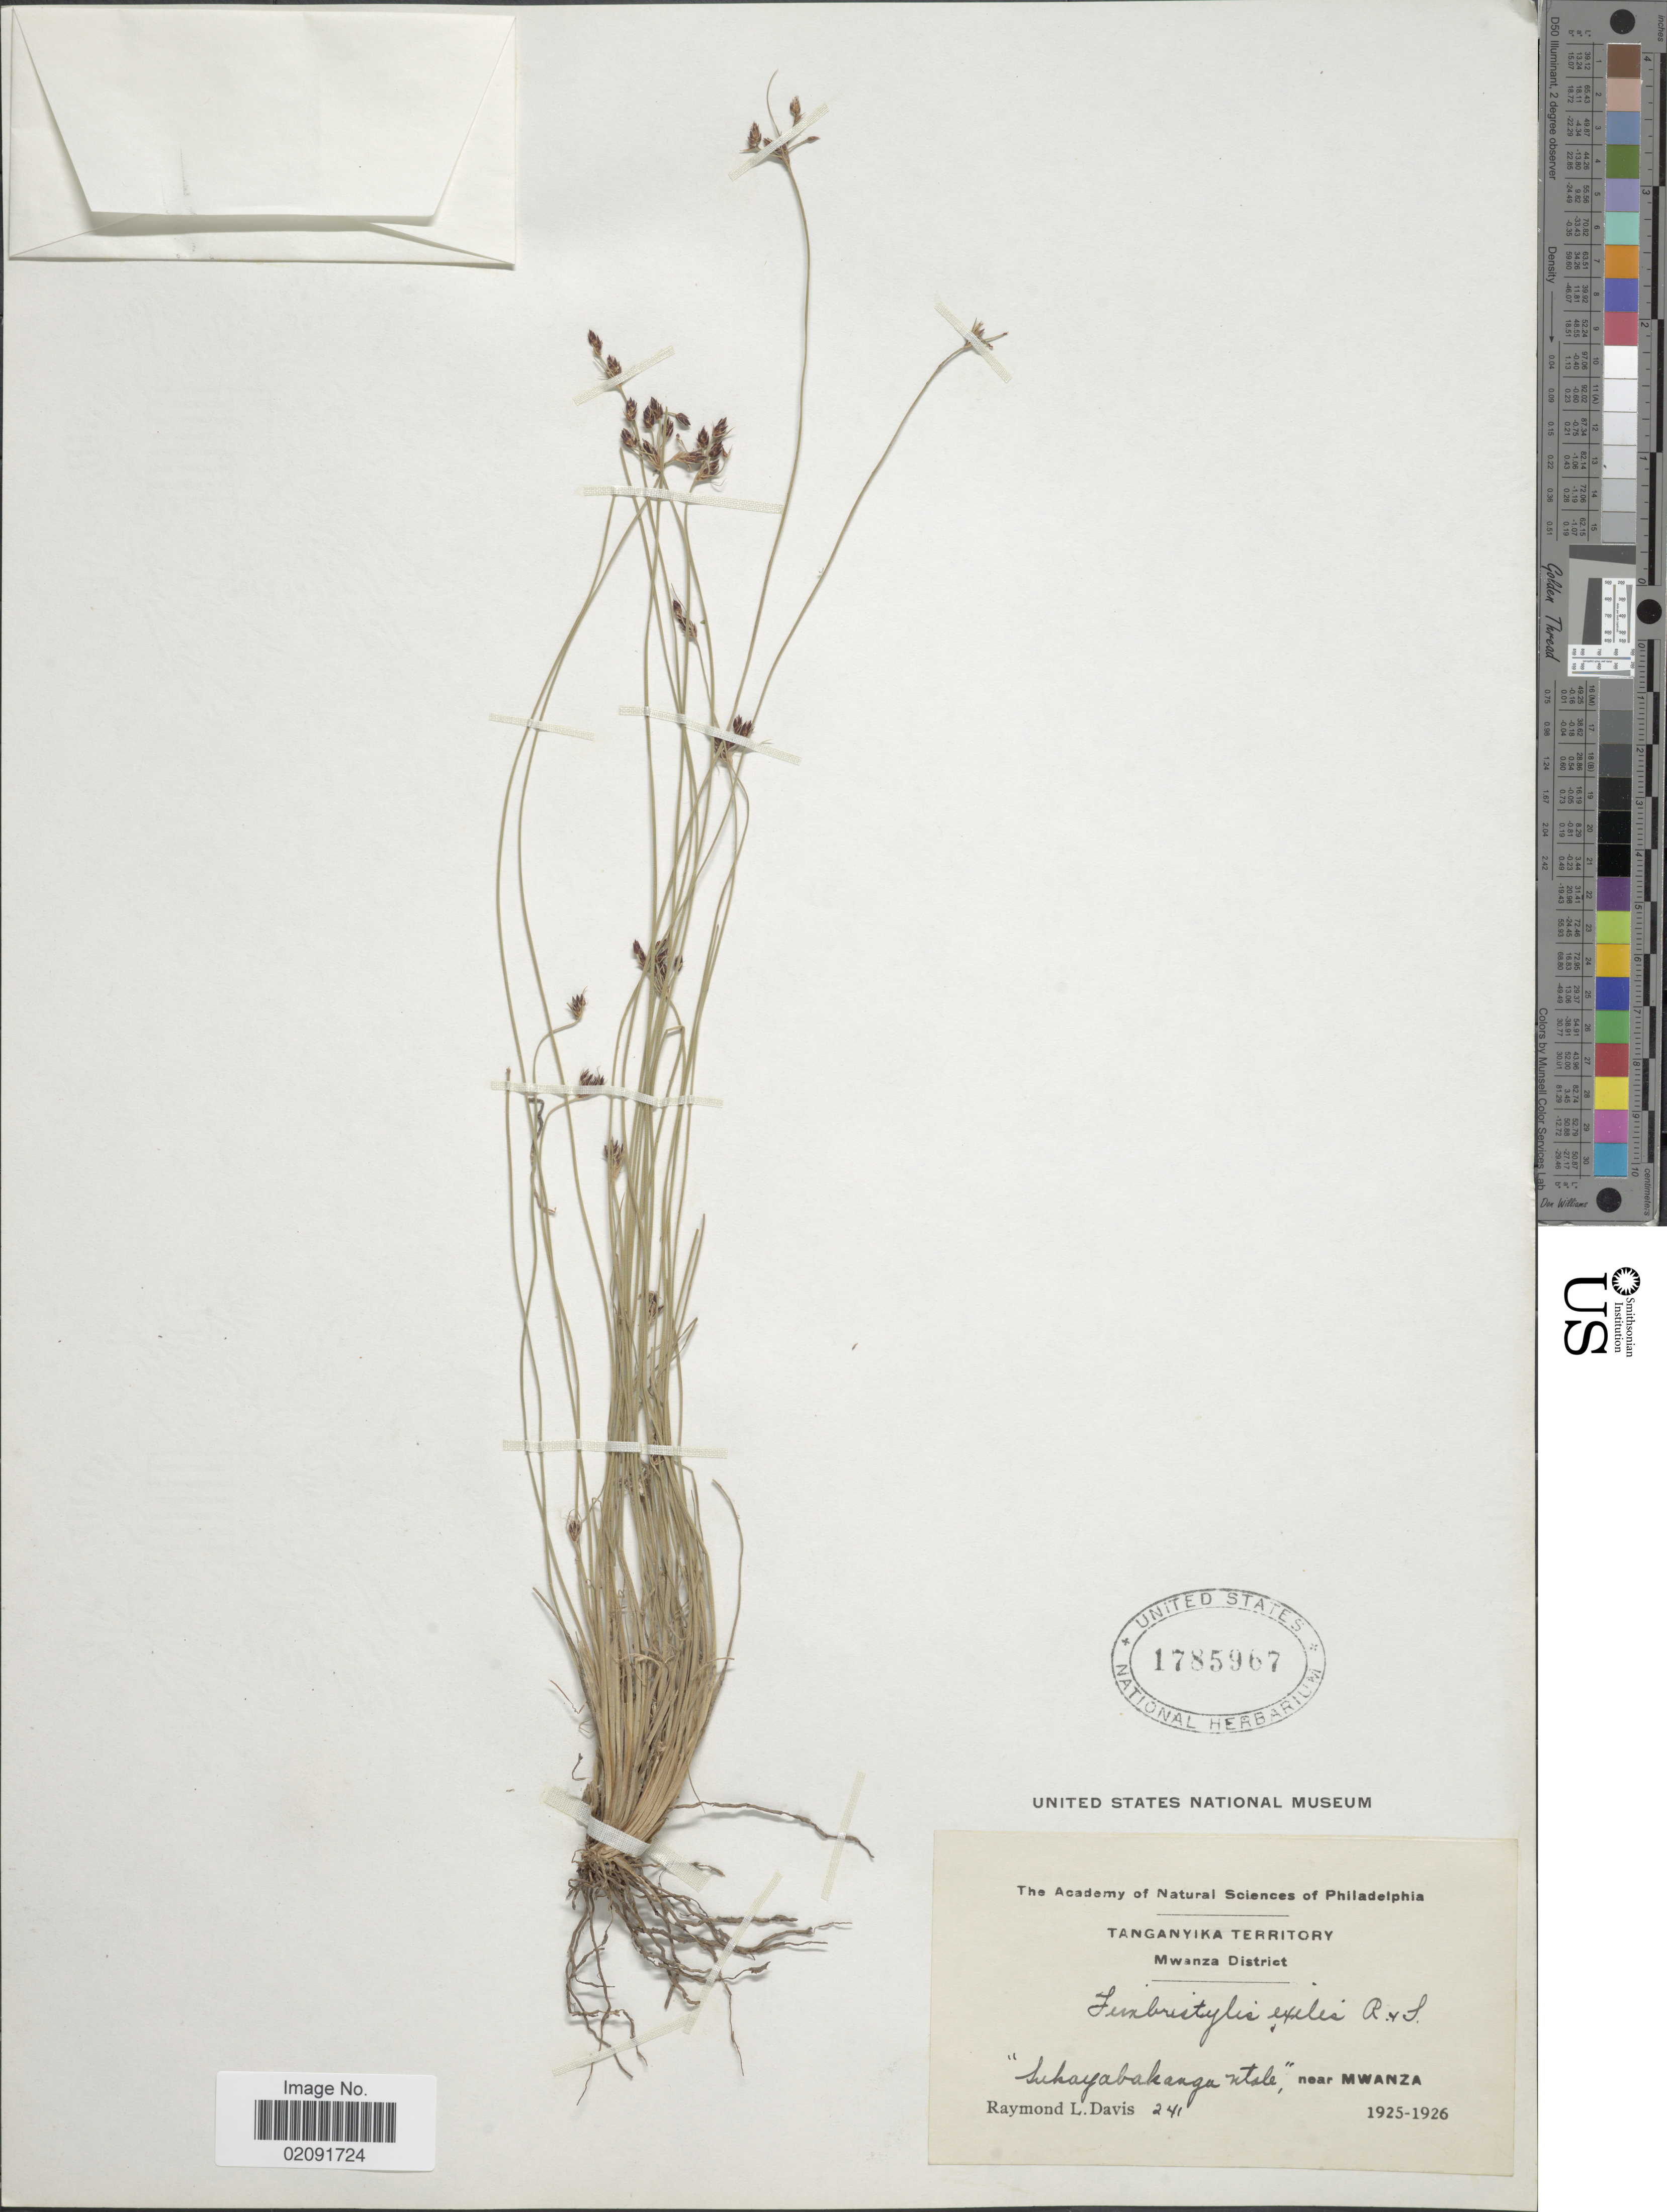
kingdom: Plantae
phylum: Tracheophyta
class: Liliopsida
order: Poales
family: Cyperaceae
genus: Bulbostylis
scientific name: Bulbostylis hispidula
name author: (Vahl) R.W. Haines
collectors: R. Davis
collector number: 241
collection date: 1925/1926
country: Tanzania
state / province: Mwanza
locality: Tanganyika Territory. "Schayabakanga ntale," [interpreted] near Mwanza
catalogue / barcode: US 1785967